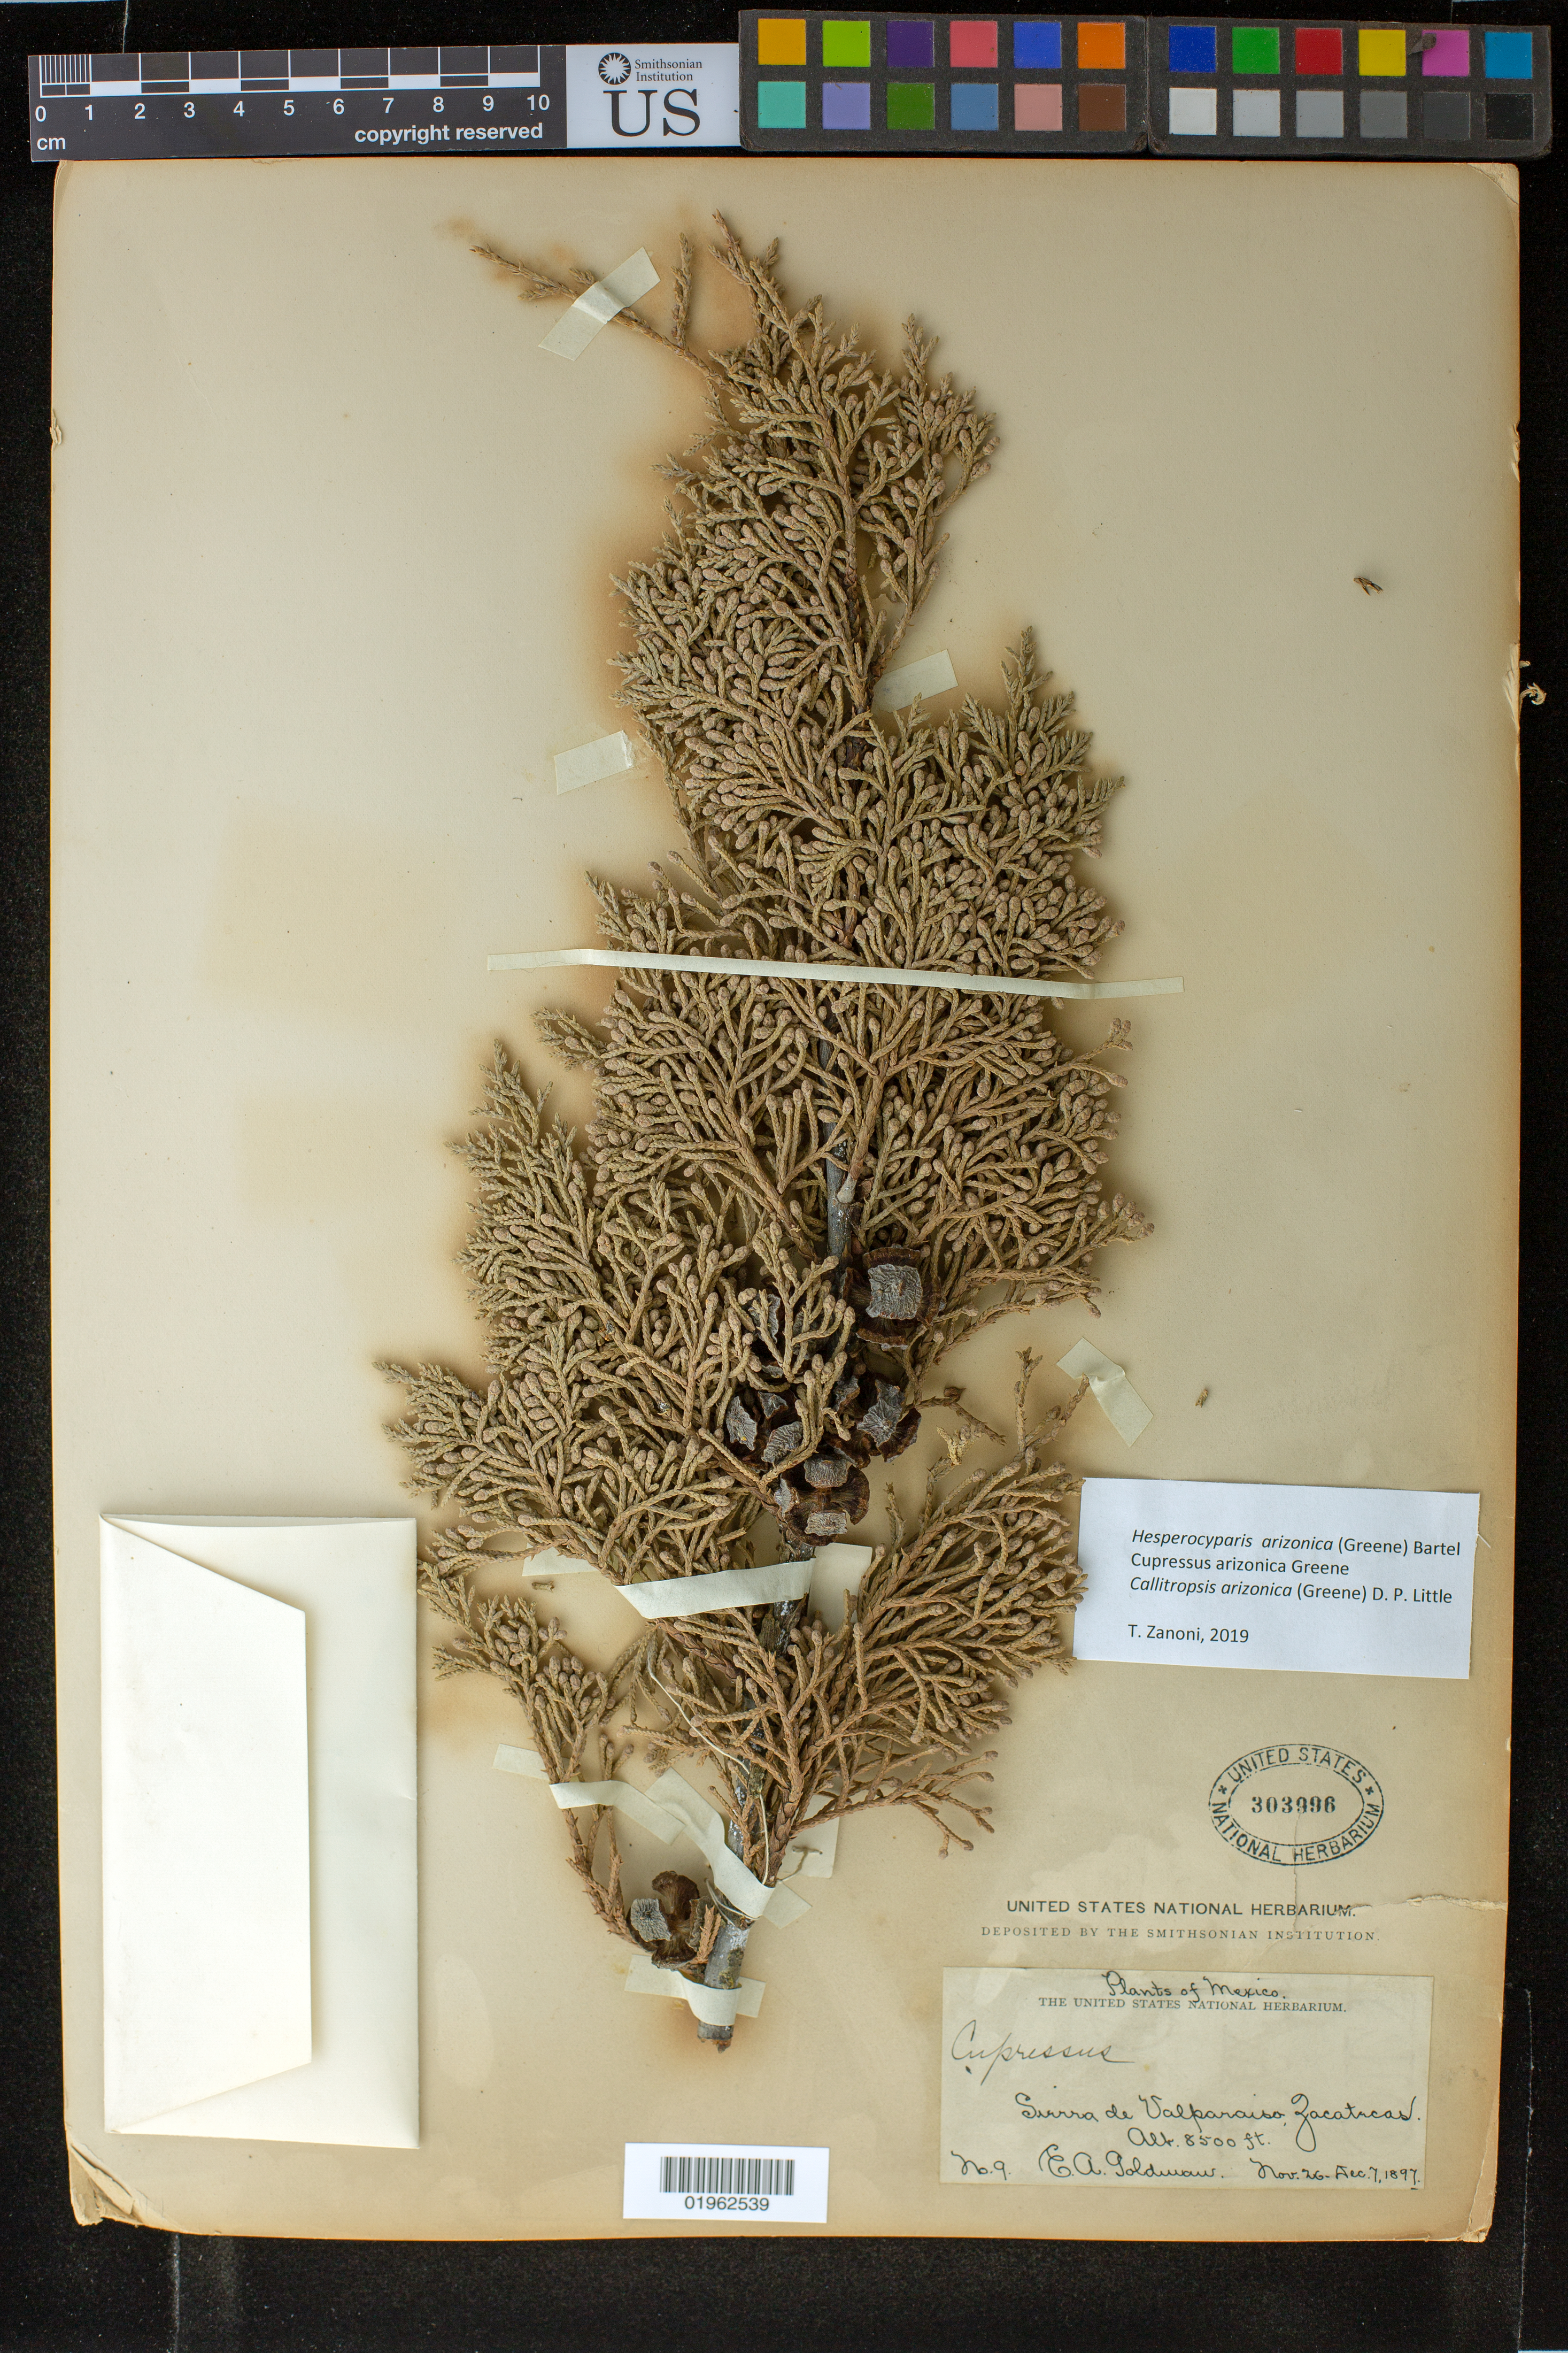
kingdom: Plantae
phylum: Tracheophyta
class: Pinopsida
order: Pinales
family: Cupressaceae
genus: Hesperocyparis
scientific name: Hesperocyparis arizonica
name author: (Greene) Bartel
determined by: Zanoni, T. A., (NY), New York Botanical Garden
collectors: E. A. Goldman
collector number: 9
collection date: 1897-11-26/1897-12-07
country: Mexico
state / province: Zacatecas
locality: Sierra de Valparaiso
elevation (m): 2438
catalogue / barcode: US 303996